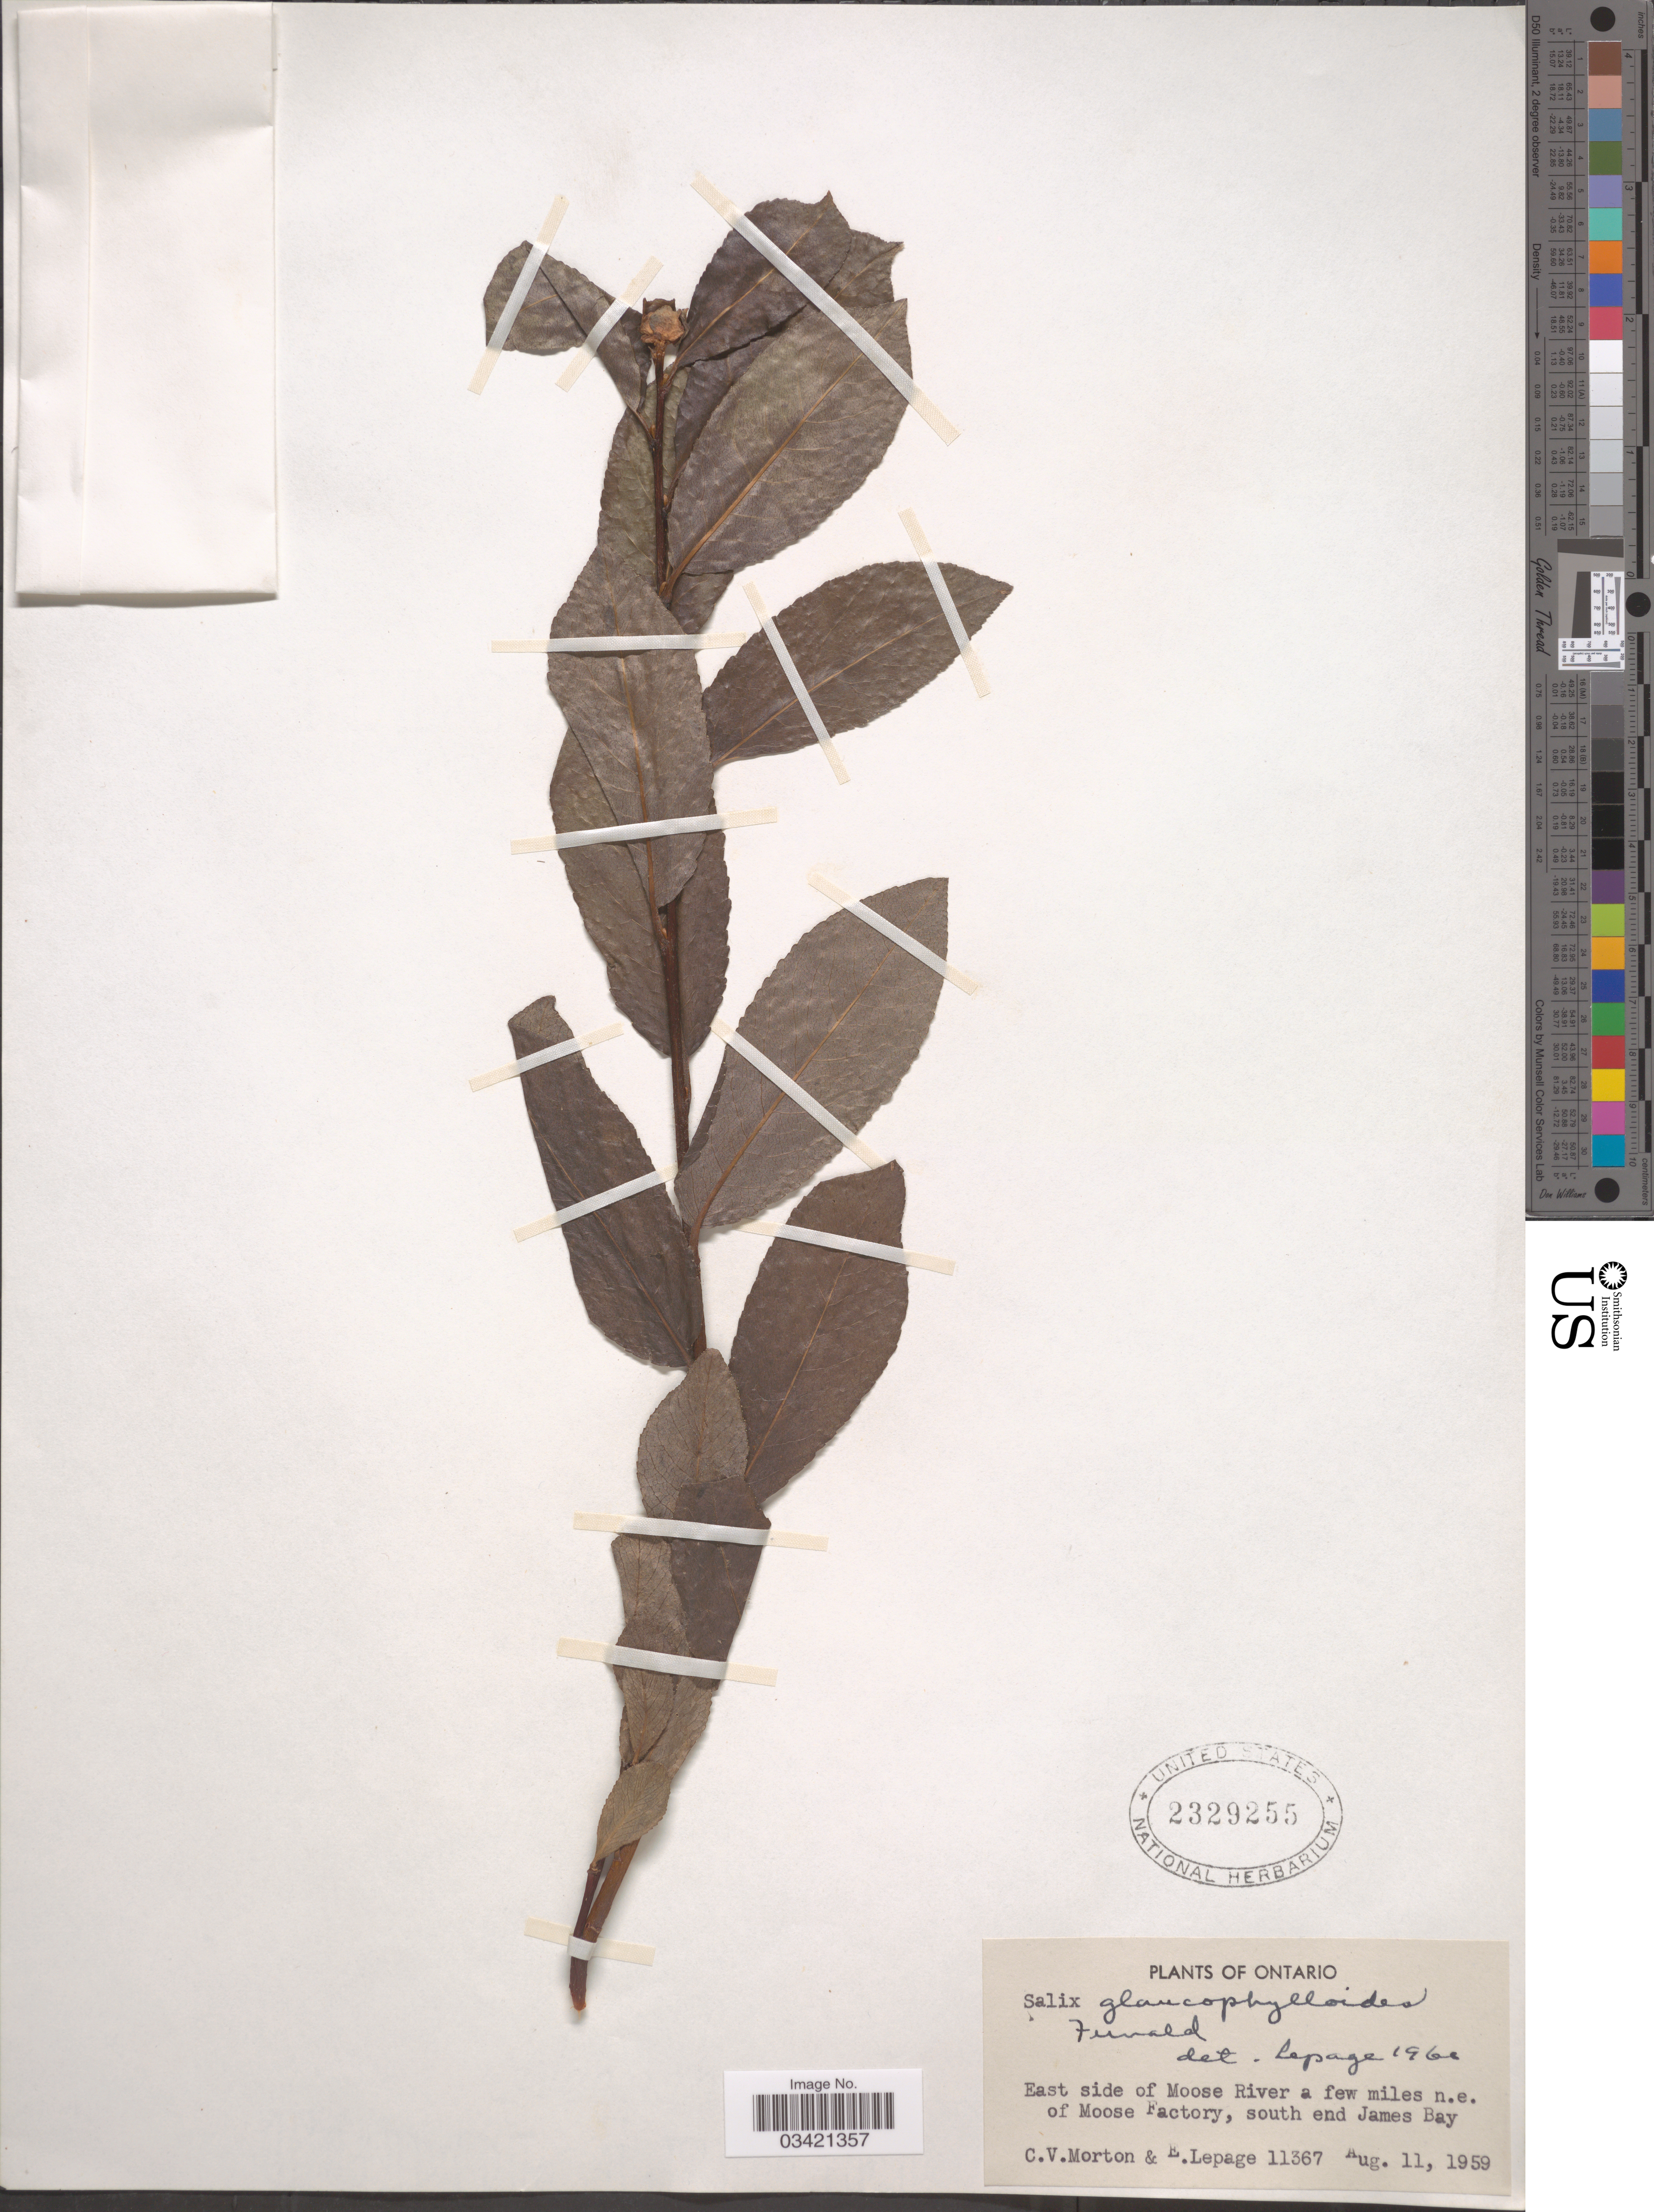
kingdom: Plantae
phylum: Tracheophyta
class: Magnoliopsida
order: Malpighiales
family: Salicaceae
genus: Salix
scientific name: Salix glaucophylla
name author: Andersson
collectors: C. V. Morton & E. Lepage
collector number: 11367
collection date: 1959-08-11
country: Canada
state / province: Ontario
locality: East side of Moose River a few miles n.e. of Moose Factory, south end James Bay.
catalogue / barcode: US 2329255